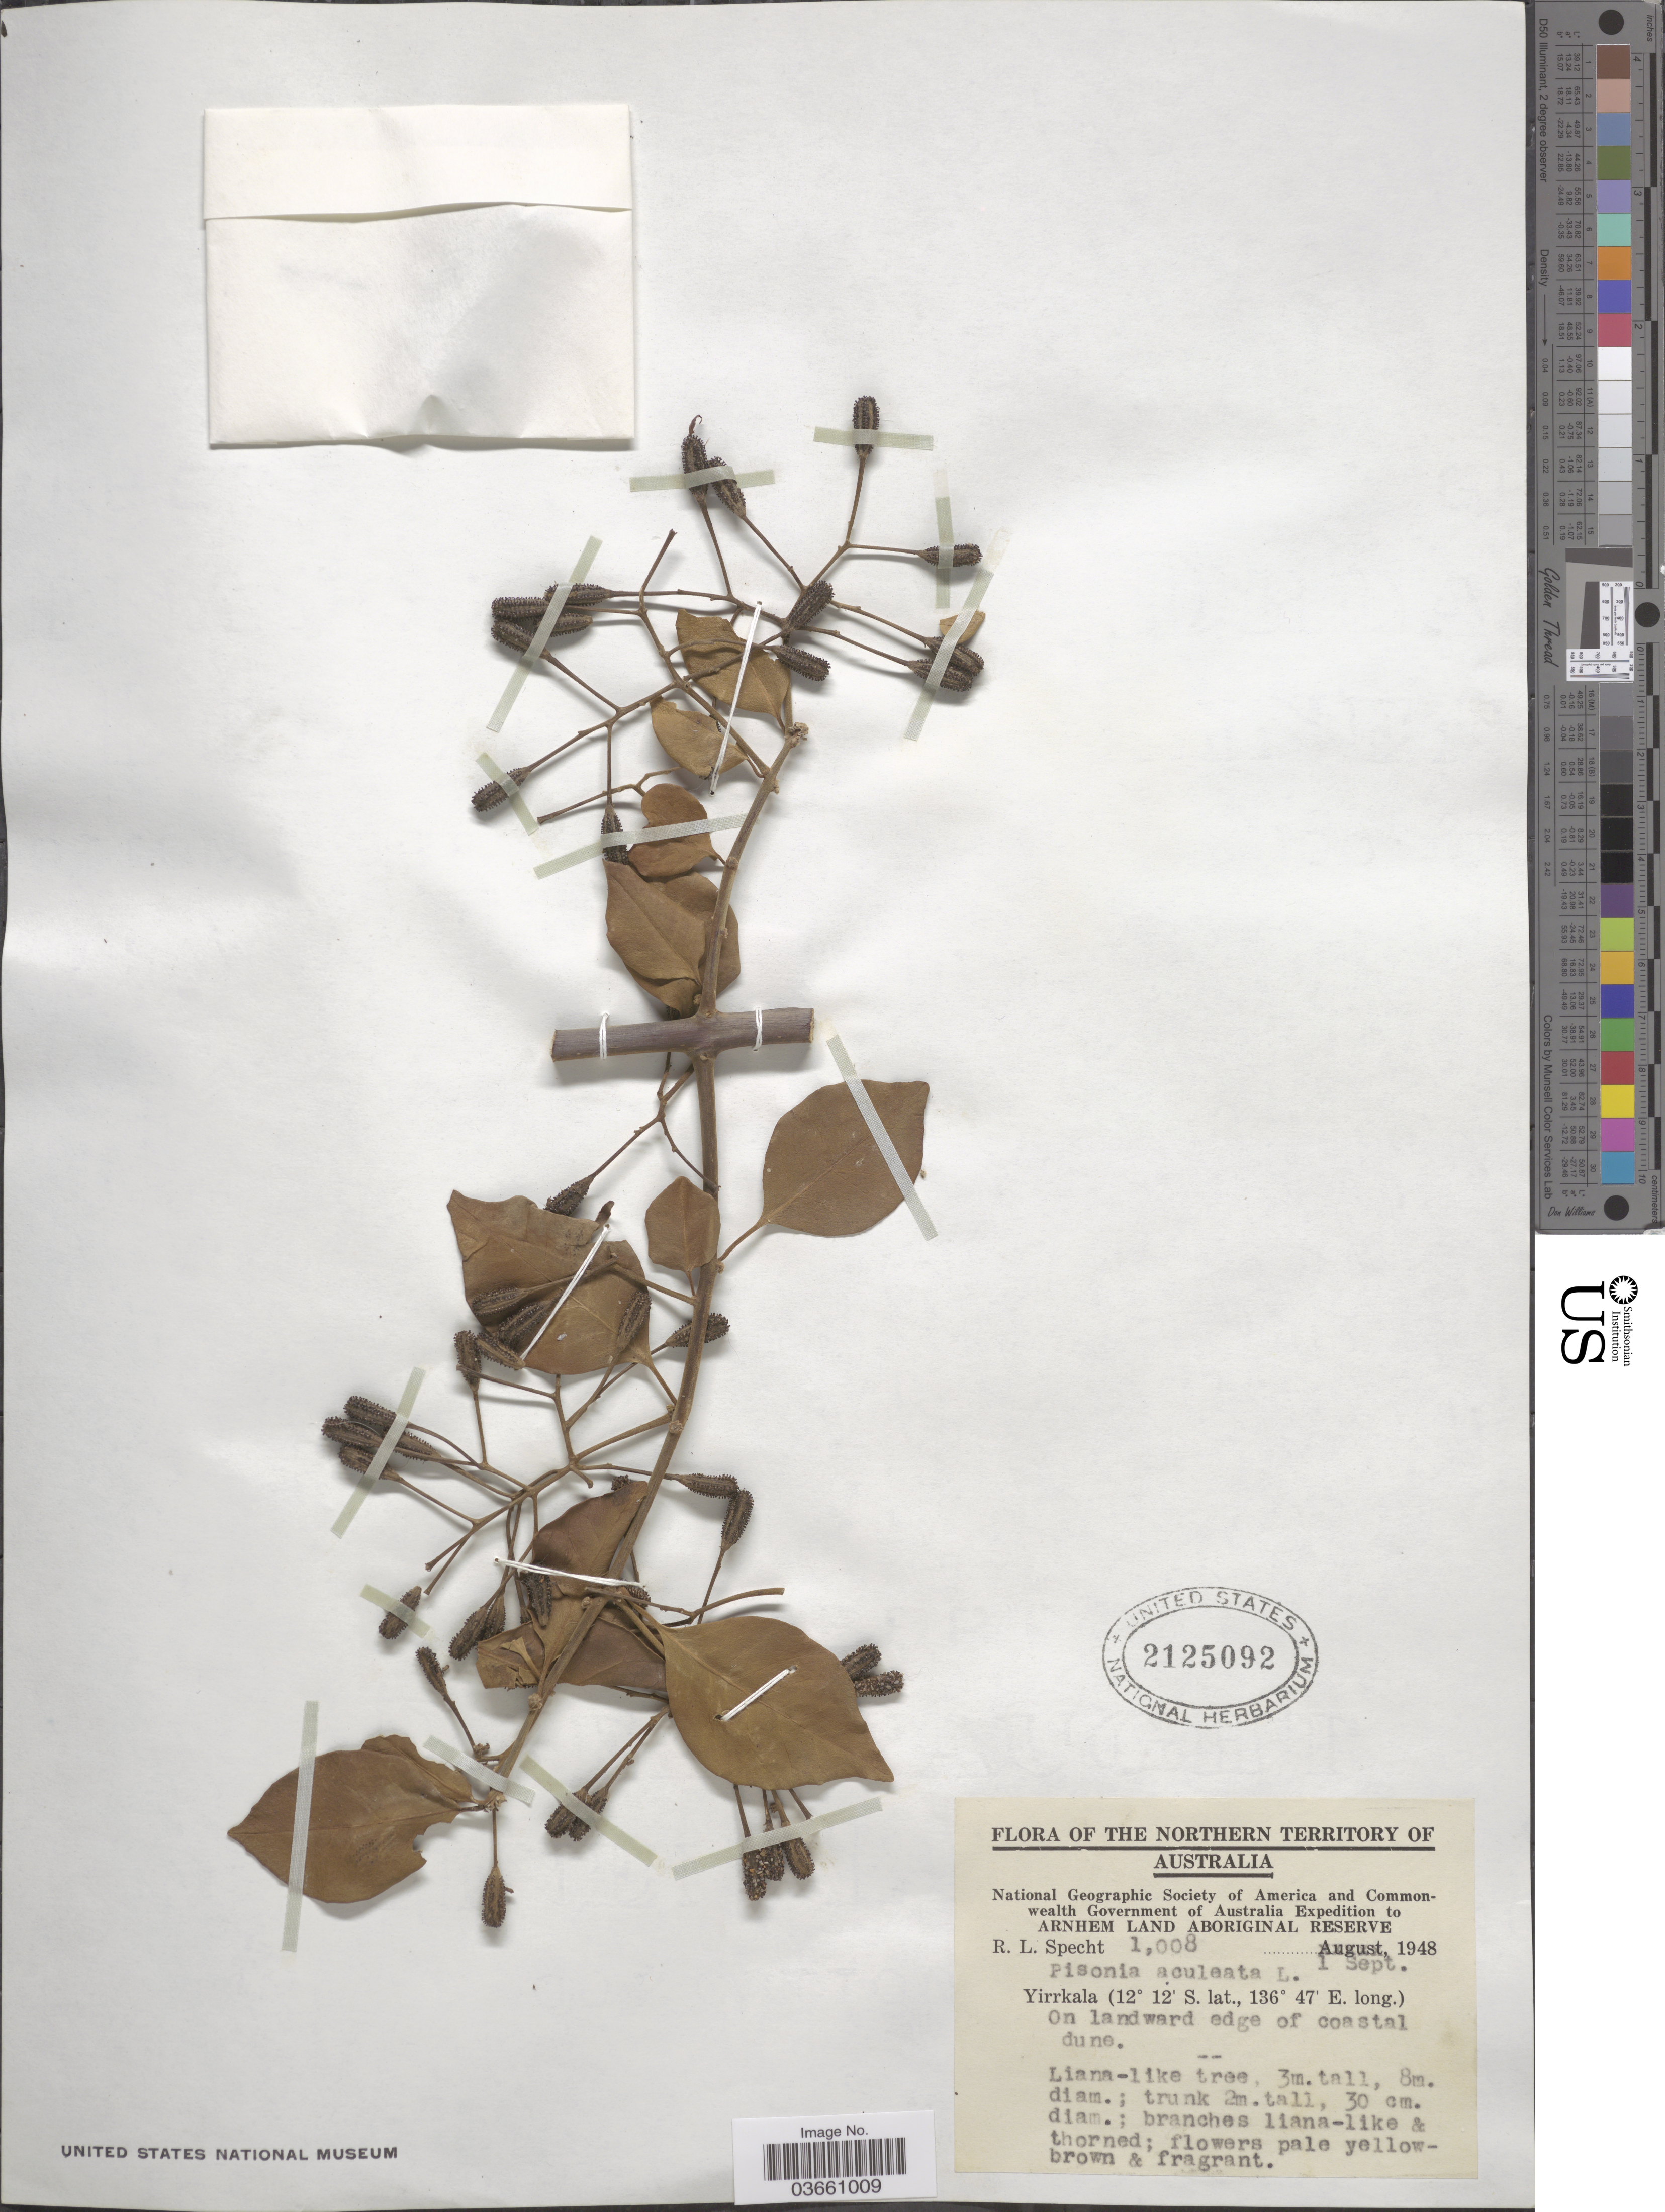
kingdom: Plantae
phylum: Tracheophyta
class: Magnoliopsida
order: Caryophyllales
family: Nyctaginaceae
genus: Pisonia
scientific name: Pisonia aculeata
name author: L.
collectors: R. L. Specht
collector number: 1008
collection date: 1948-09-01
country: Australia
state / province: Northern Territory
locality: Arnhem Land Aboriginal Reserve. Yirrkala.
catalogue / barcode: US 2125092